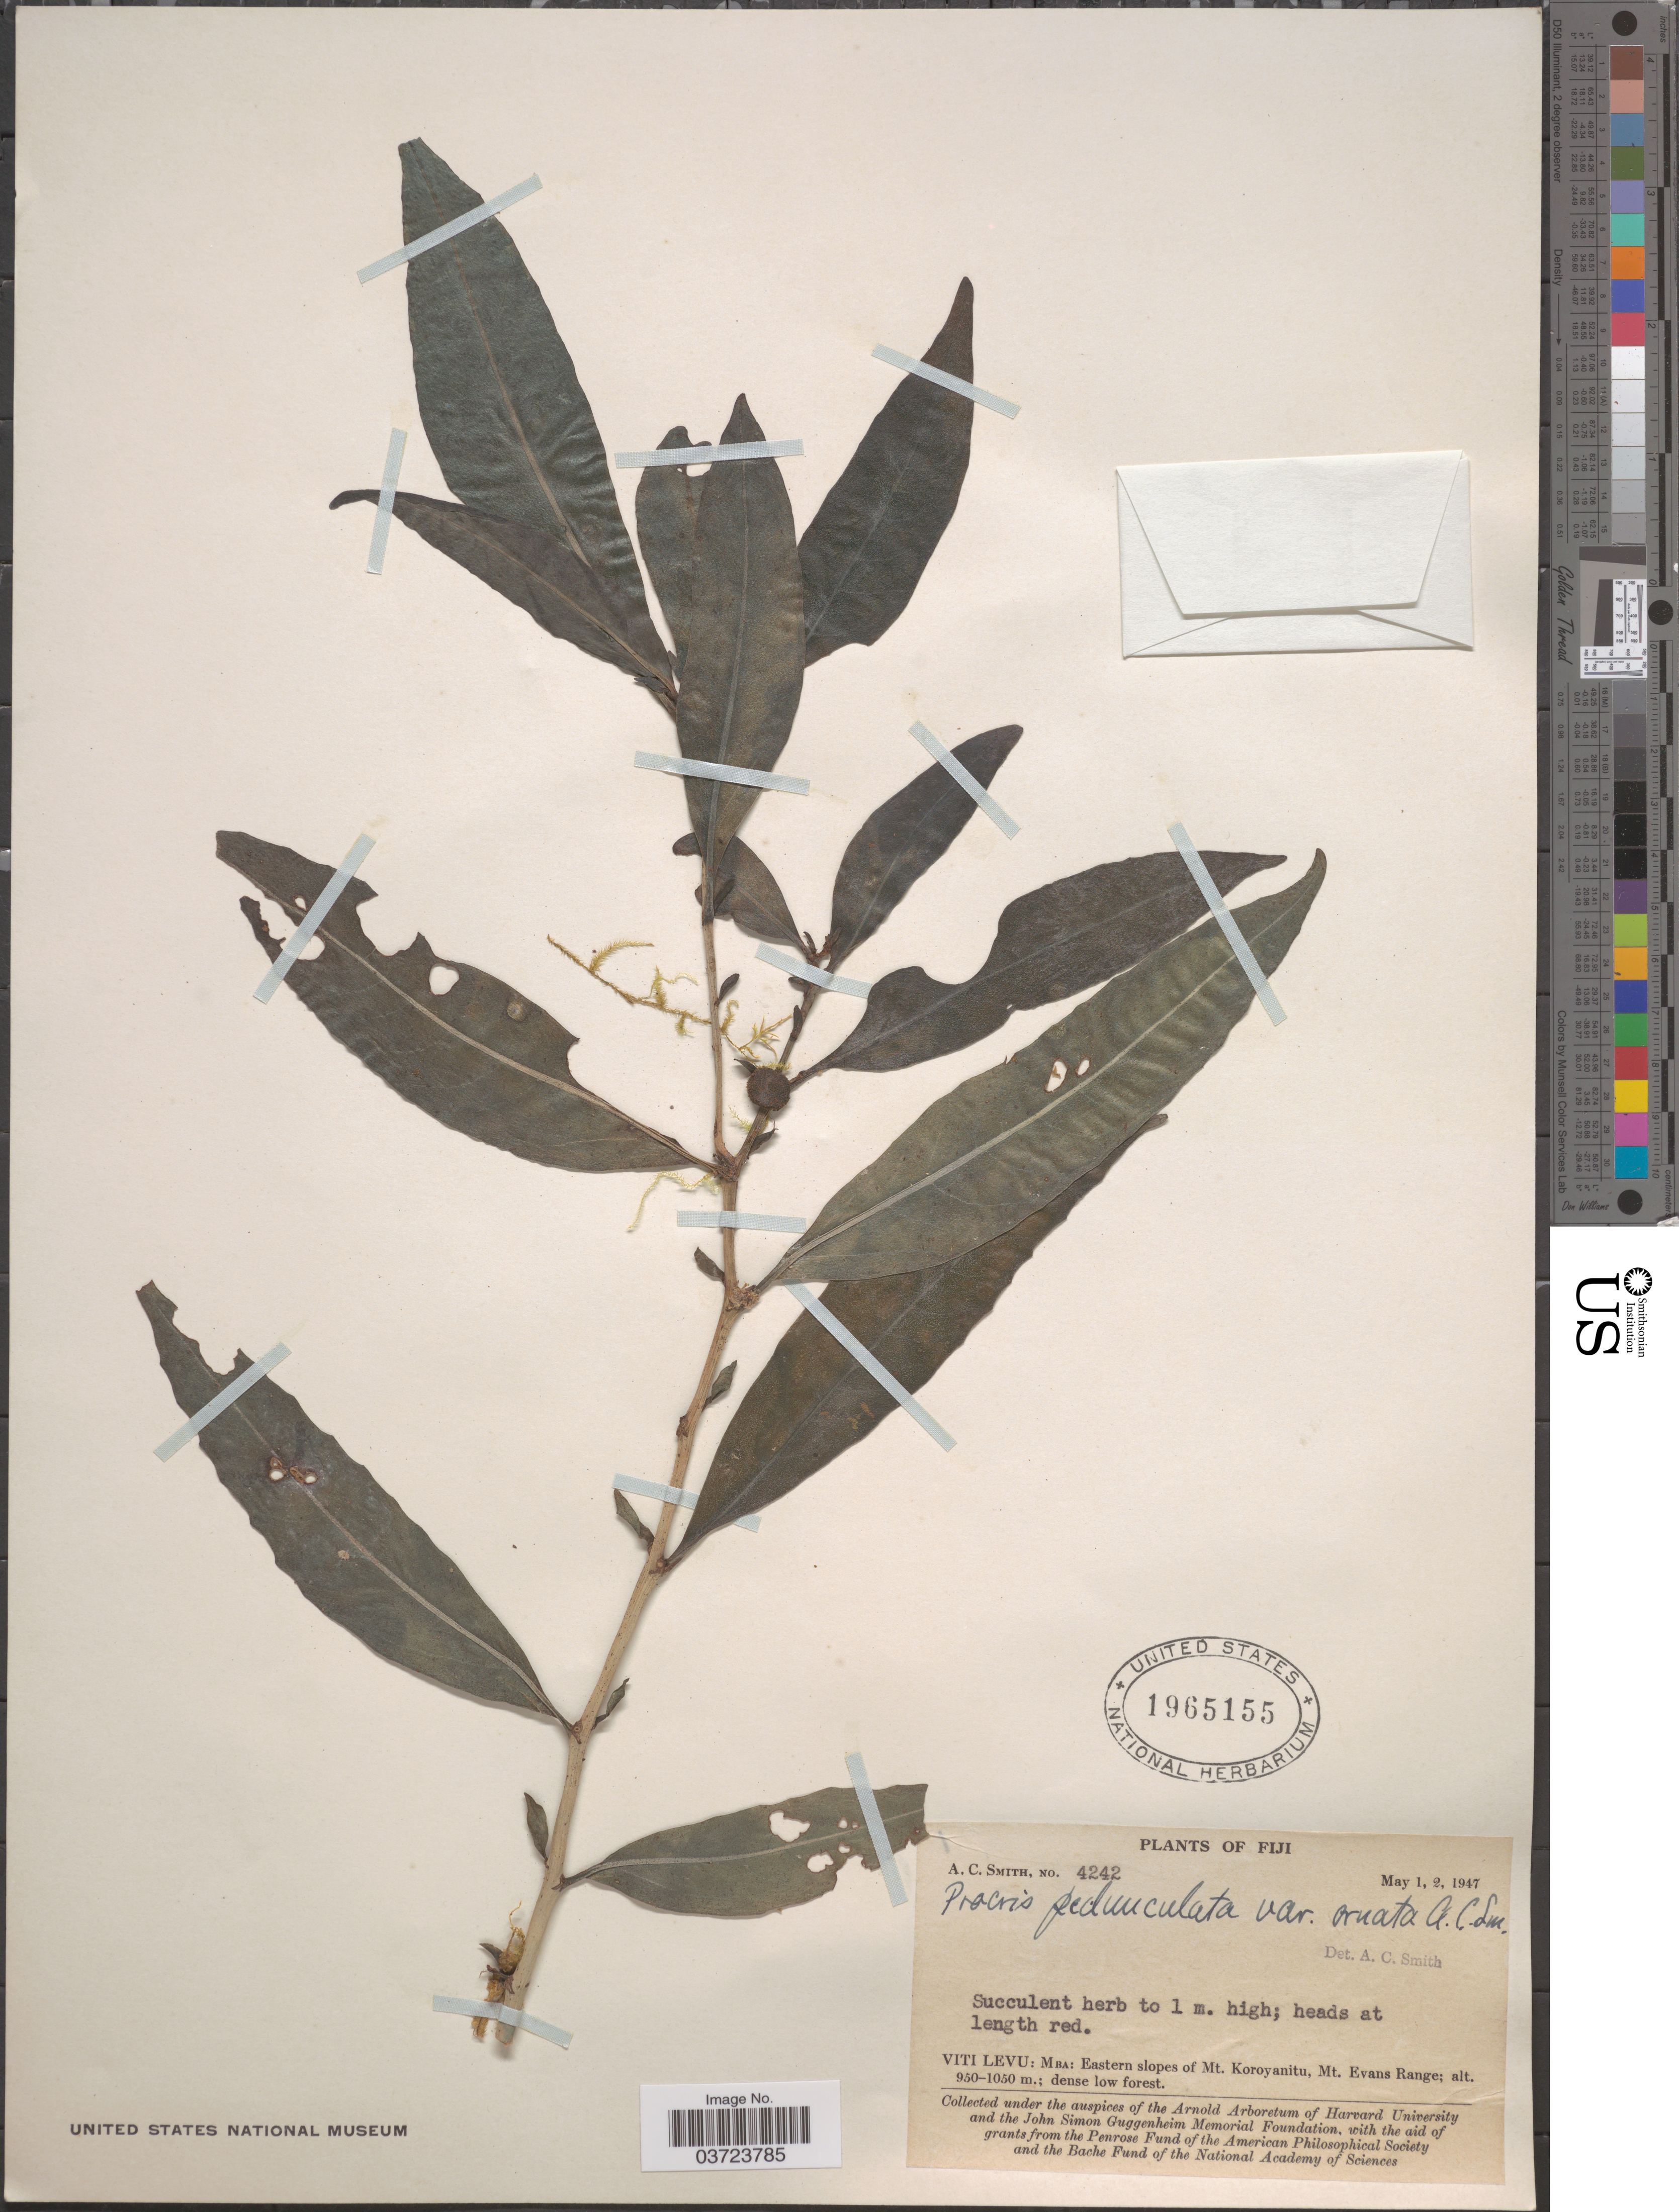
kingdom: Plantae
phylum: Tracheophyta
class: Magnoliopsida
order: Rosales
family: Urticaceae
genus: Procris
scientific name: Procris pedunculata var. ornata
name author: A.C. Sm.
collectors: A. C. Smith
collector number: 4242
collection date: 1947-05-01/1947-05-02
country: Fiji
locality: Viti Levu: Mba: Eastern slopes of Mt. Koroyanitu, Mt. Evans Range.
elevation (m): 950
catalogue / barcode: US 1965155